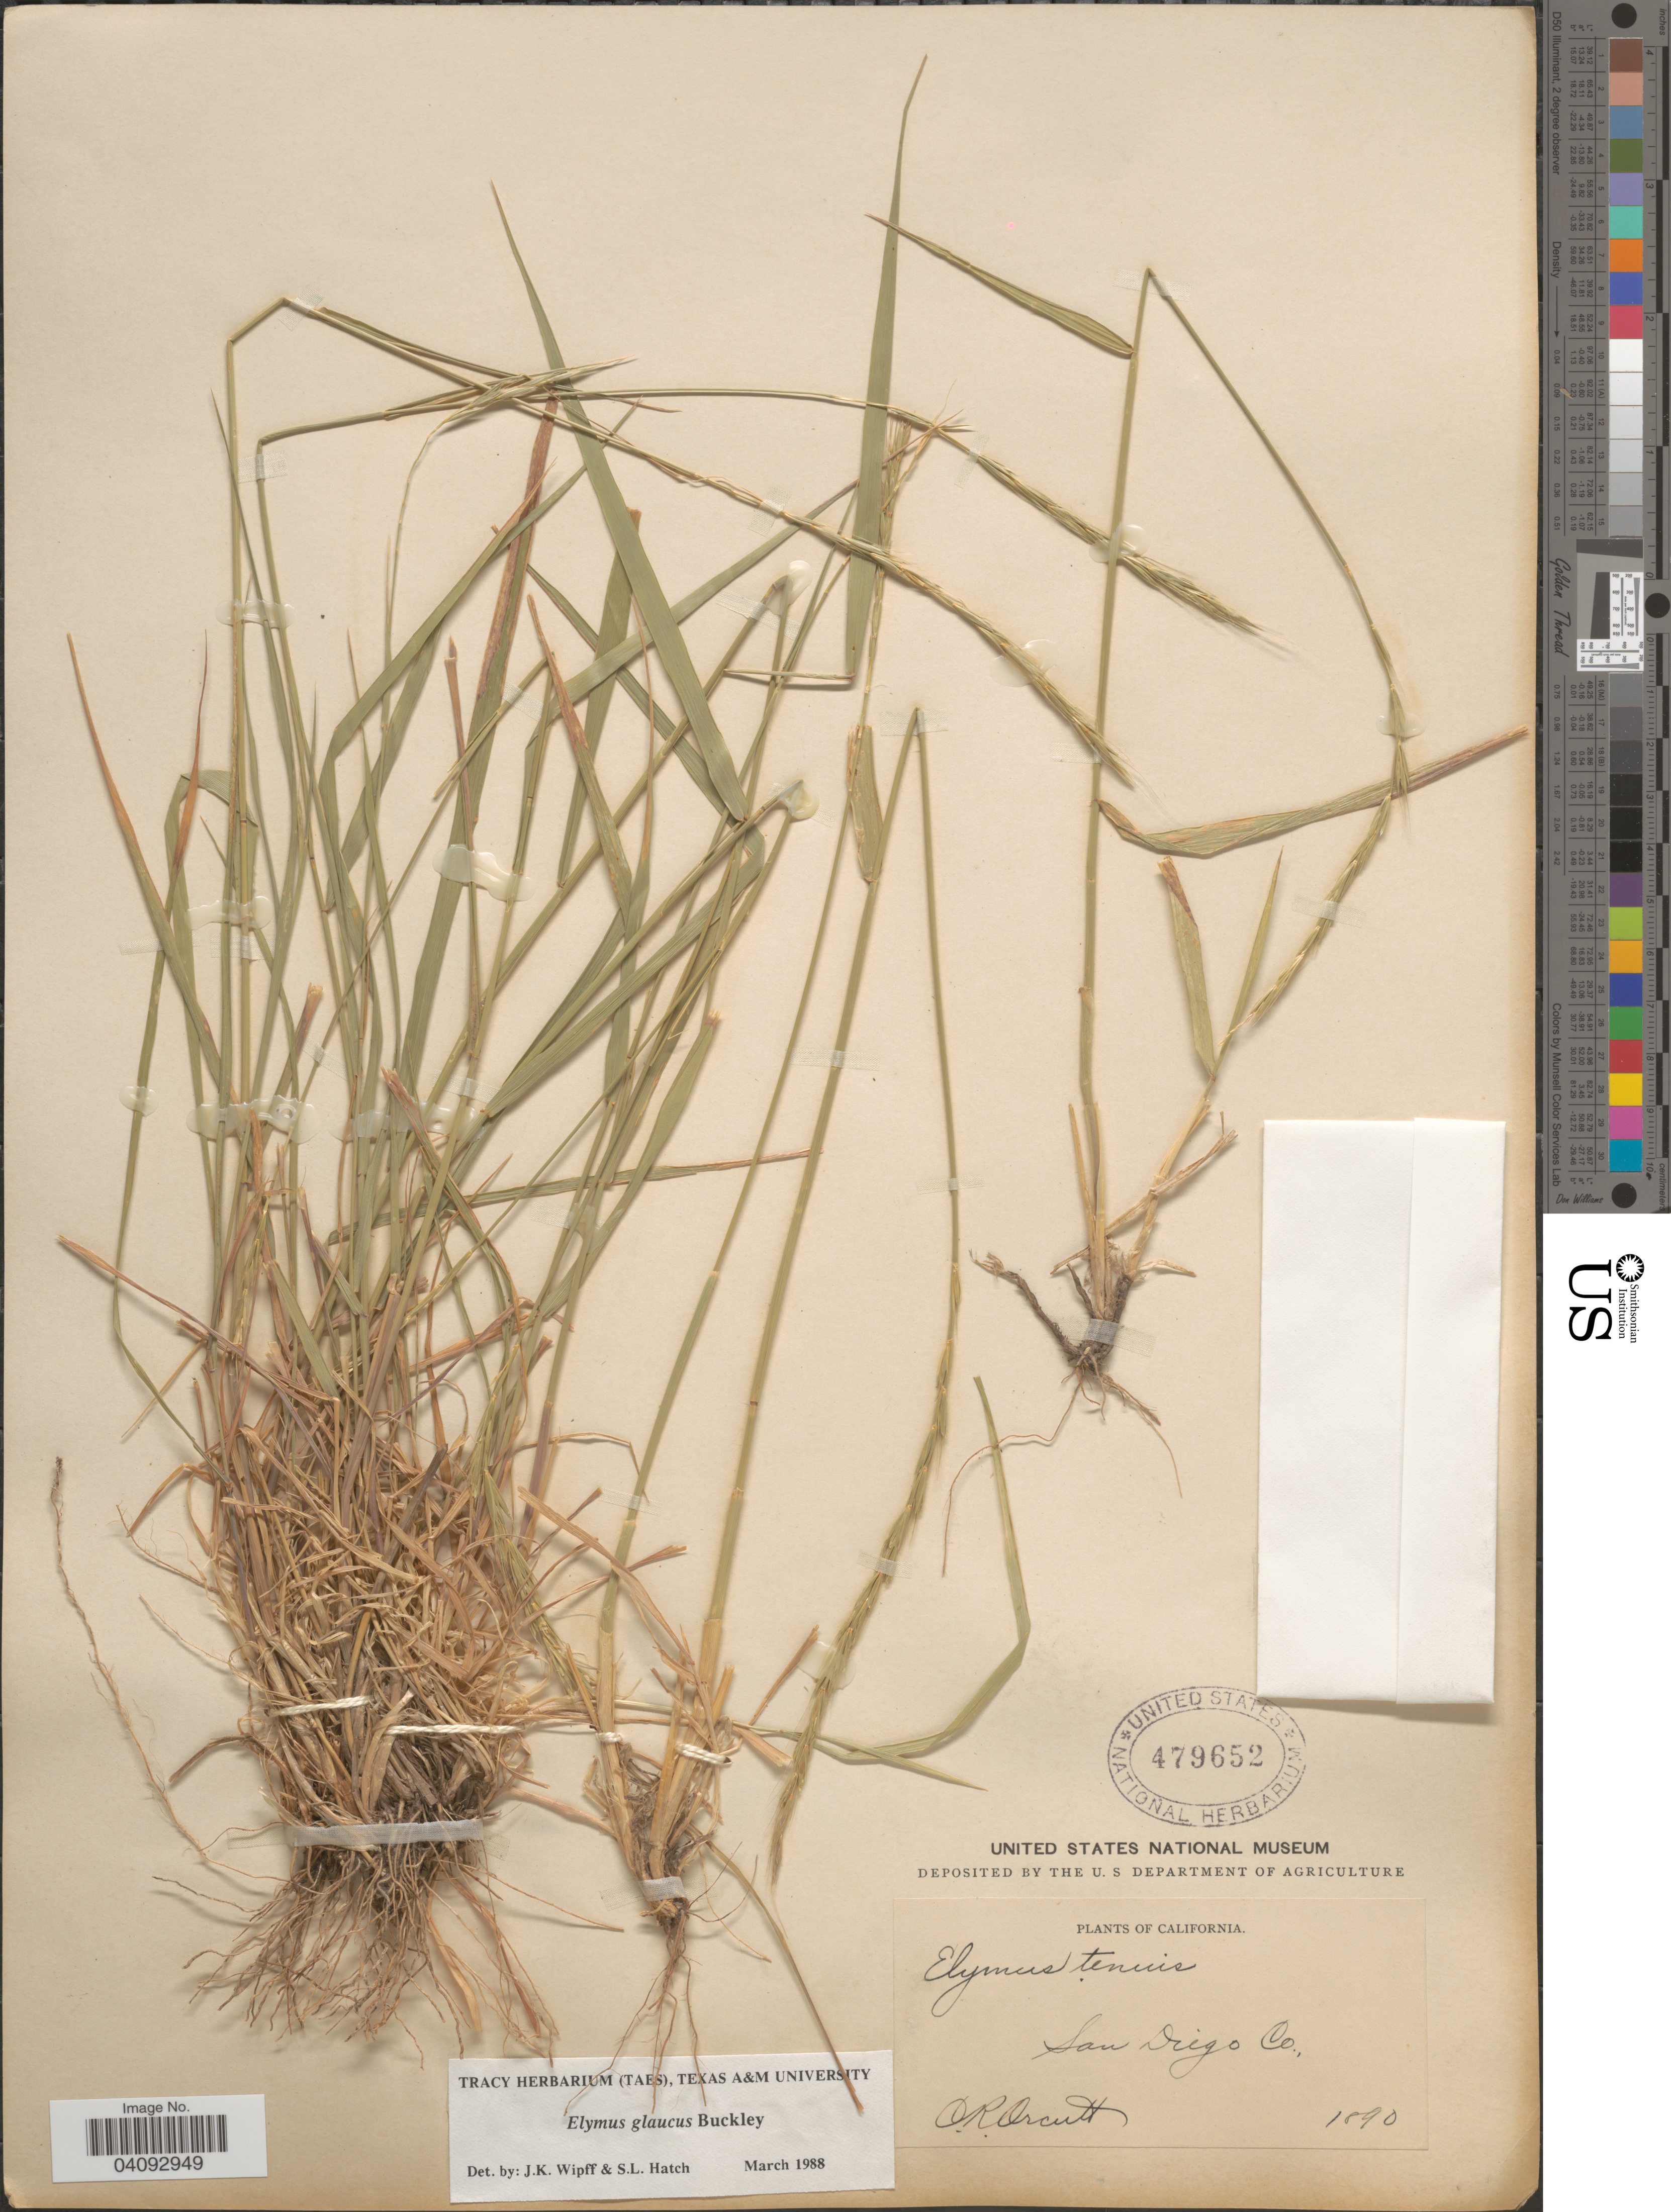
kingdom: Plantae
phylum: Tracheophyta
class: Liliopsida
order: Poales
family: Poaceae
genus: Elymus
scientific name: Elymus glaucus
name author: Buckley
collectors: C. R. Orcutt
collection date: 1890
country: United States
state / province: California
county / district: San Diego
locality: San Diego Co.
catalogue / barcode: US 479652